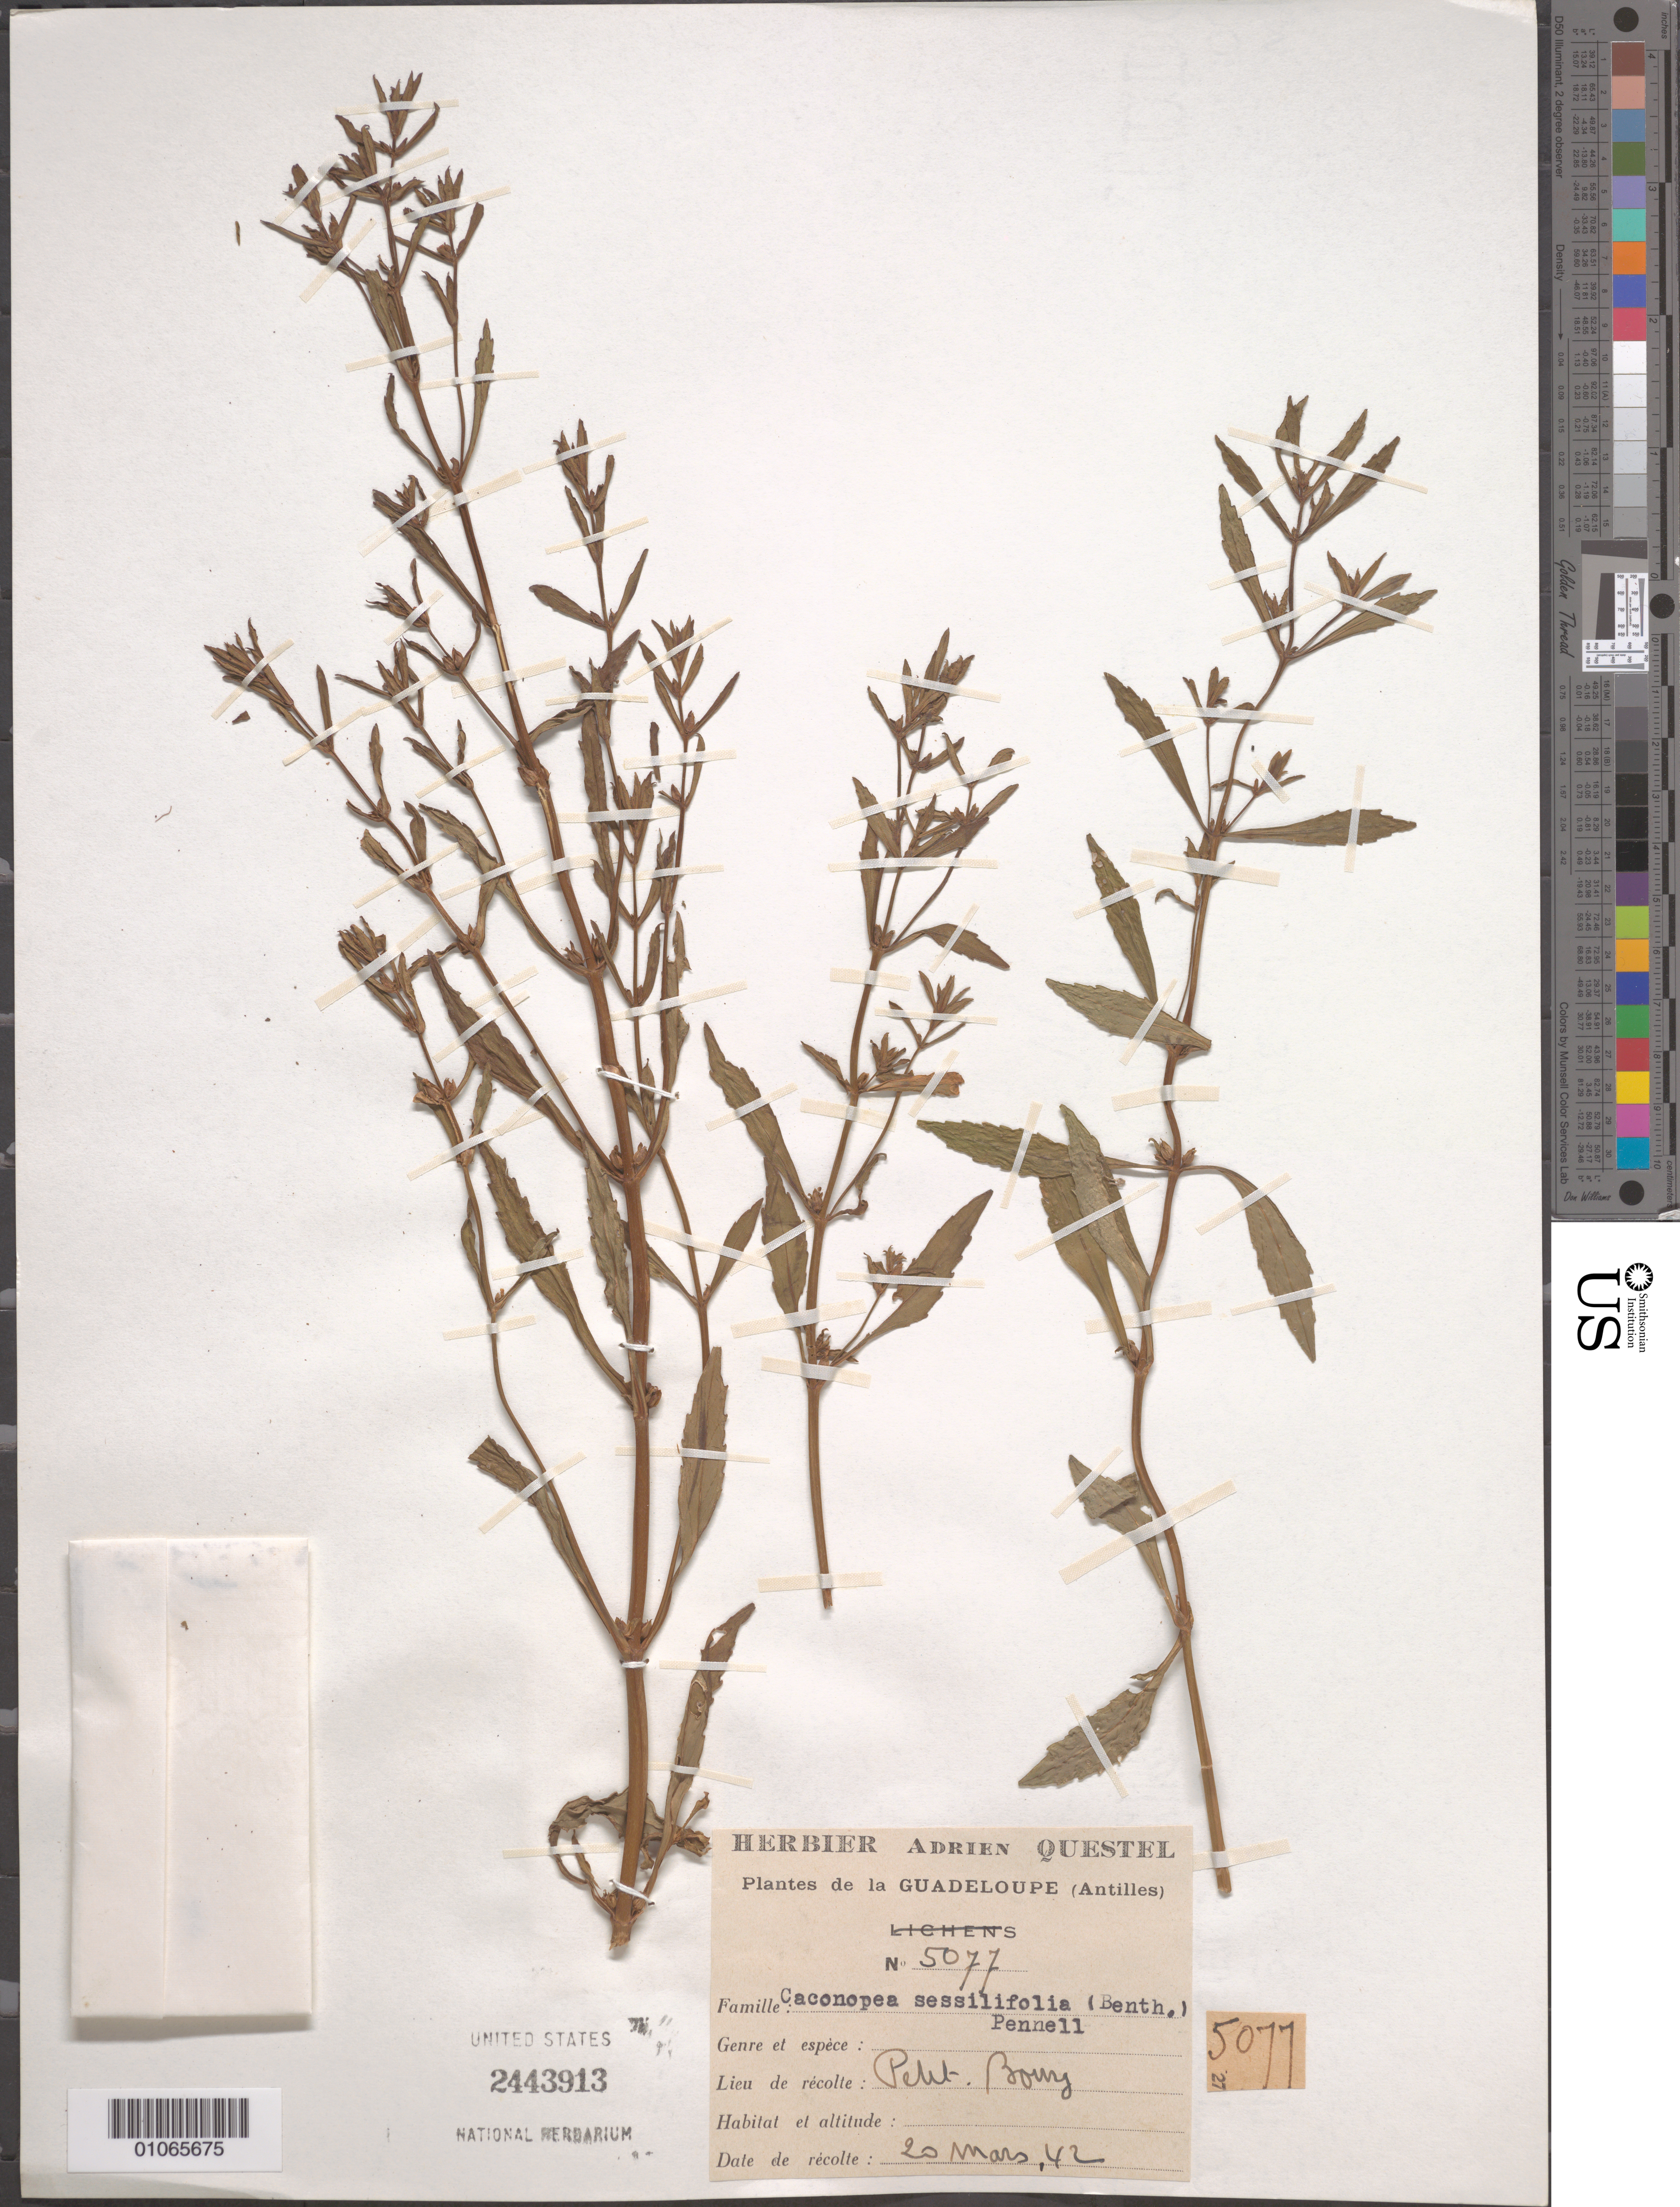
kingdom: Plantae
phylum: Tracheophyta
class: Magnoliopsida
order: Lamiales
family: Plantaginaceae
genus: Bacopa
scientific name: Bacopa sessiliflora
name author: (Benth.) Edwall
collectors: A. Questel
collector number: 5077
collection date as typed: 20 Mar 1942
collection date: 1942-03-20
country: Guadeloupe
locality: Petit Bourg?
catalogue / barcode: US 2443913